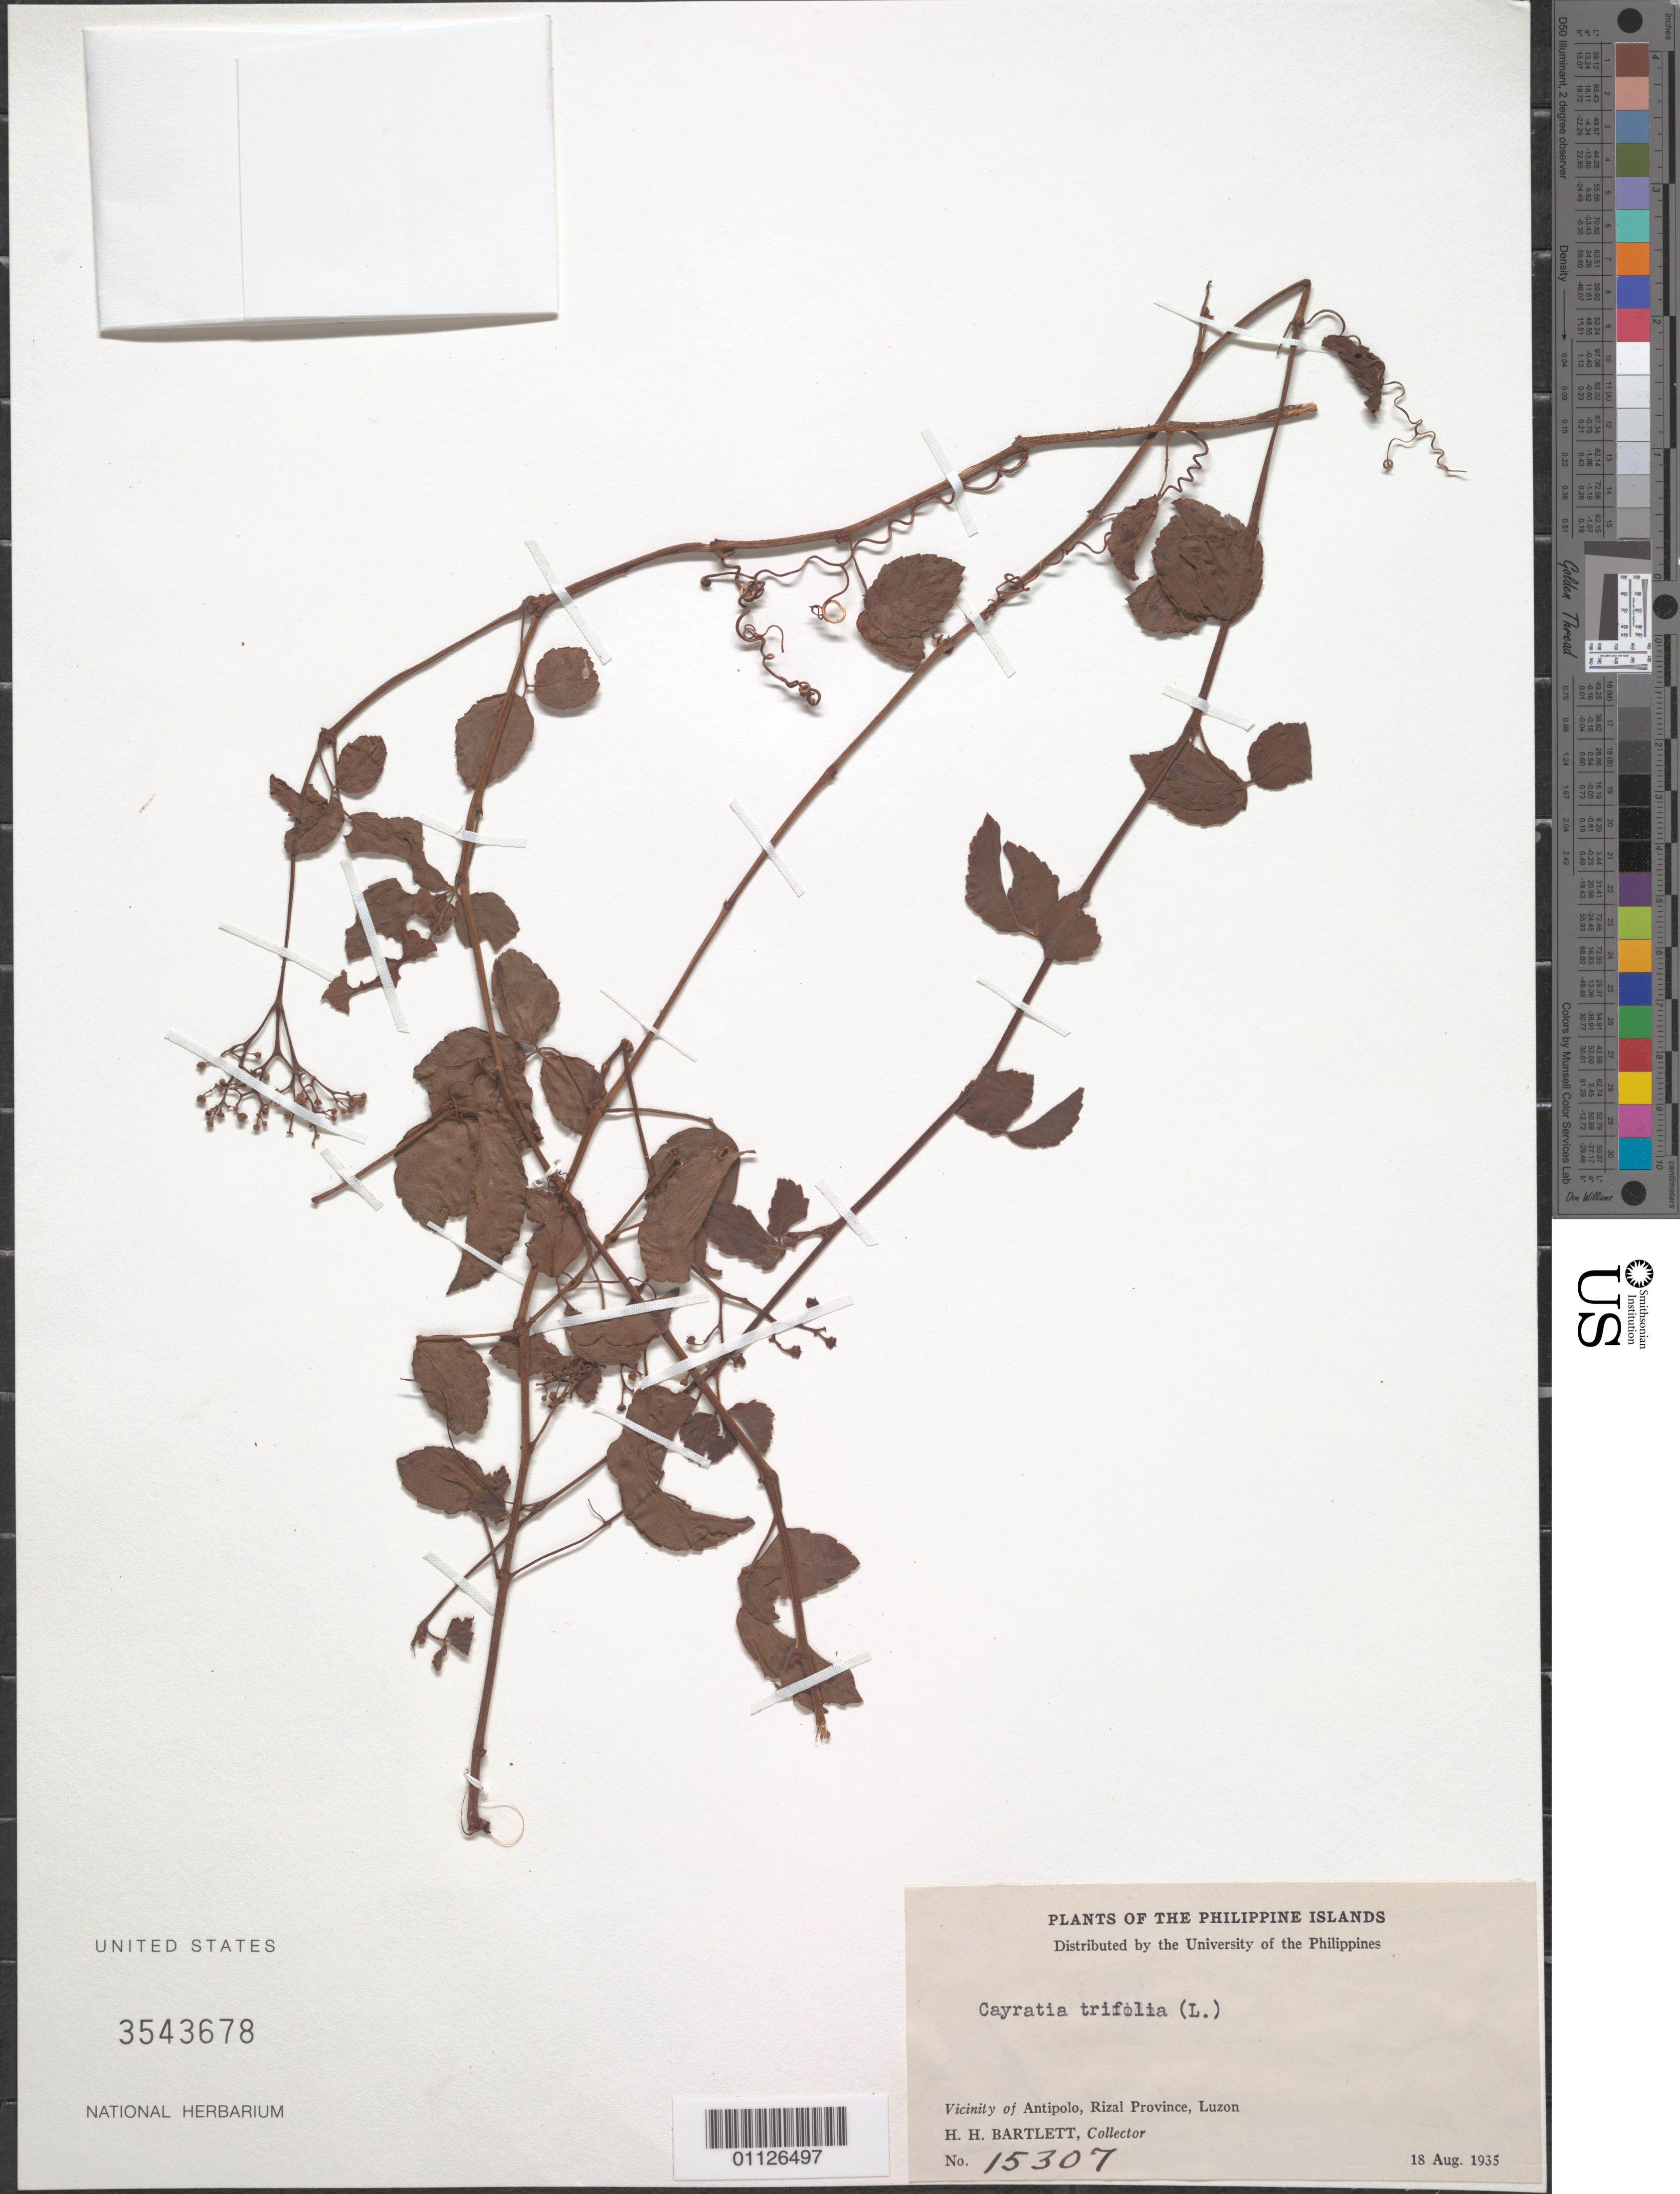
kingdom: Plantae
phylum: Tracheophyta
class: Magnoliopsida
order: Vitales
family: Vitaceae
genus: Causonis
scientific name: Causonis trifolia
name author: (L.) Mabb. & J. Wen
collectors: H. H. Bartlett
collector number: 15307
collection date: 1935-08-18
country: Philippines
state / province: Calabarzon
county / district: Rizal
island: Luzon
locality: Vicinity of Antipolo. Luzon.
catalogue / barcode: US 3543678